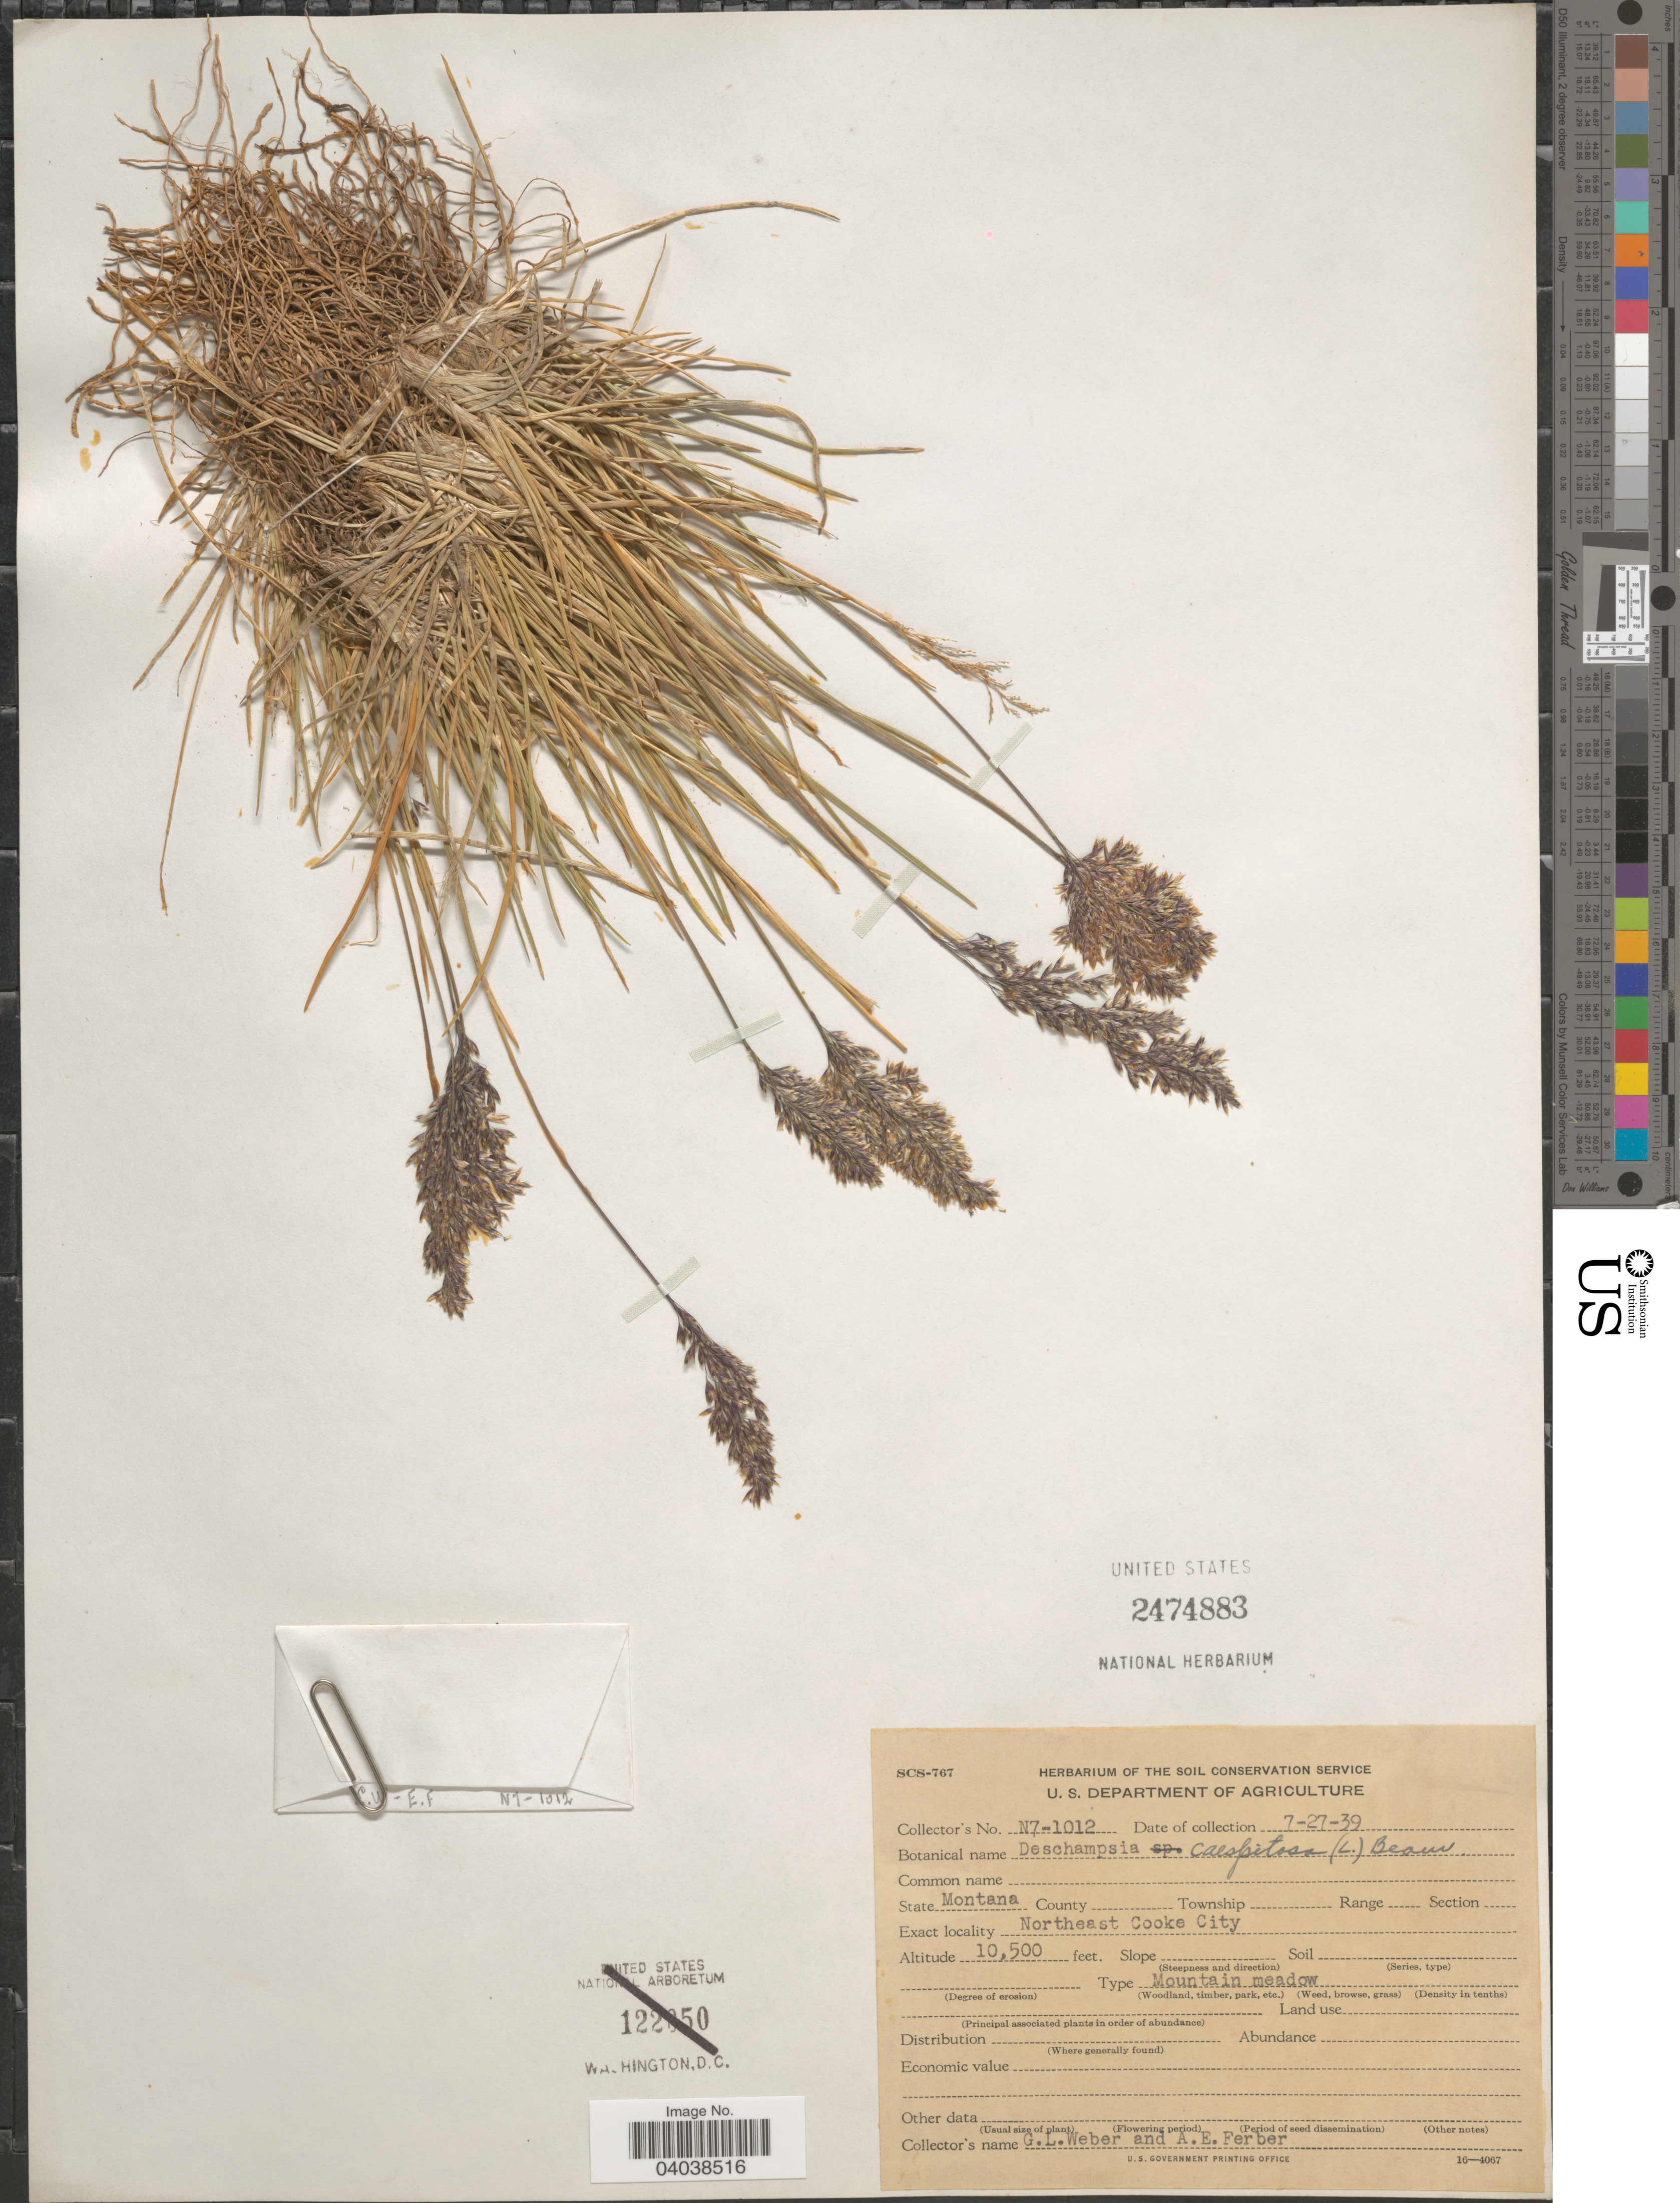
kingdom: Plantae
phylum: Tracheophyta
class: Liliopsida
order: Poales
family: Poaceae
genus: Deschampsia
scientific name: Deschampsia cespitosa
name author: (L.) P. Beauv.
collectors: G. Weber & A. Ferber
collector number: N7-1012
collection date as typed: Transcribed d/m/y: 27/7/39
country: United States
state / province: Montana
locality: Northeast Cooke City.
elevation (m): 3200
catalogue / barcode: US 2474883